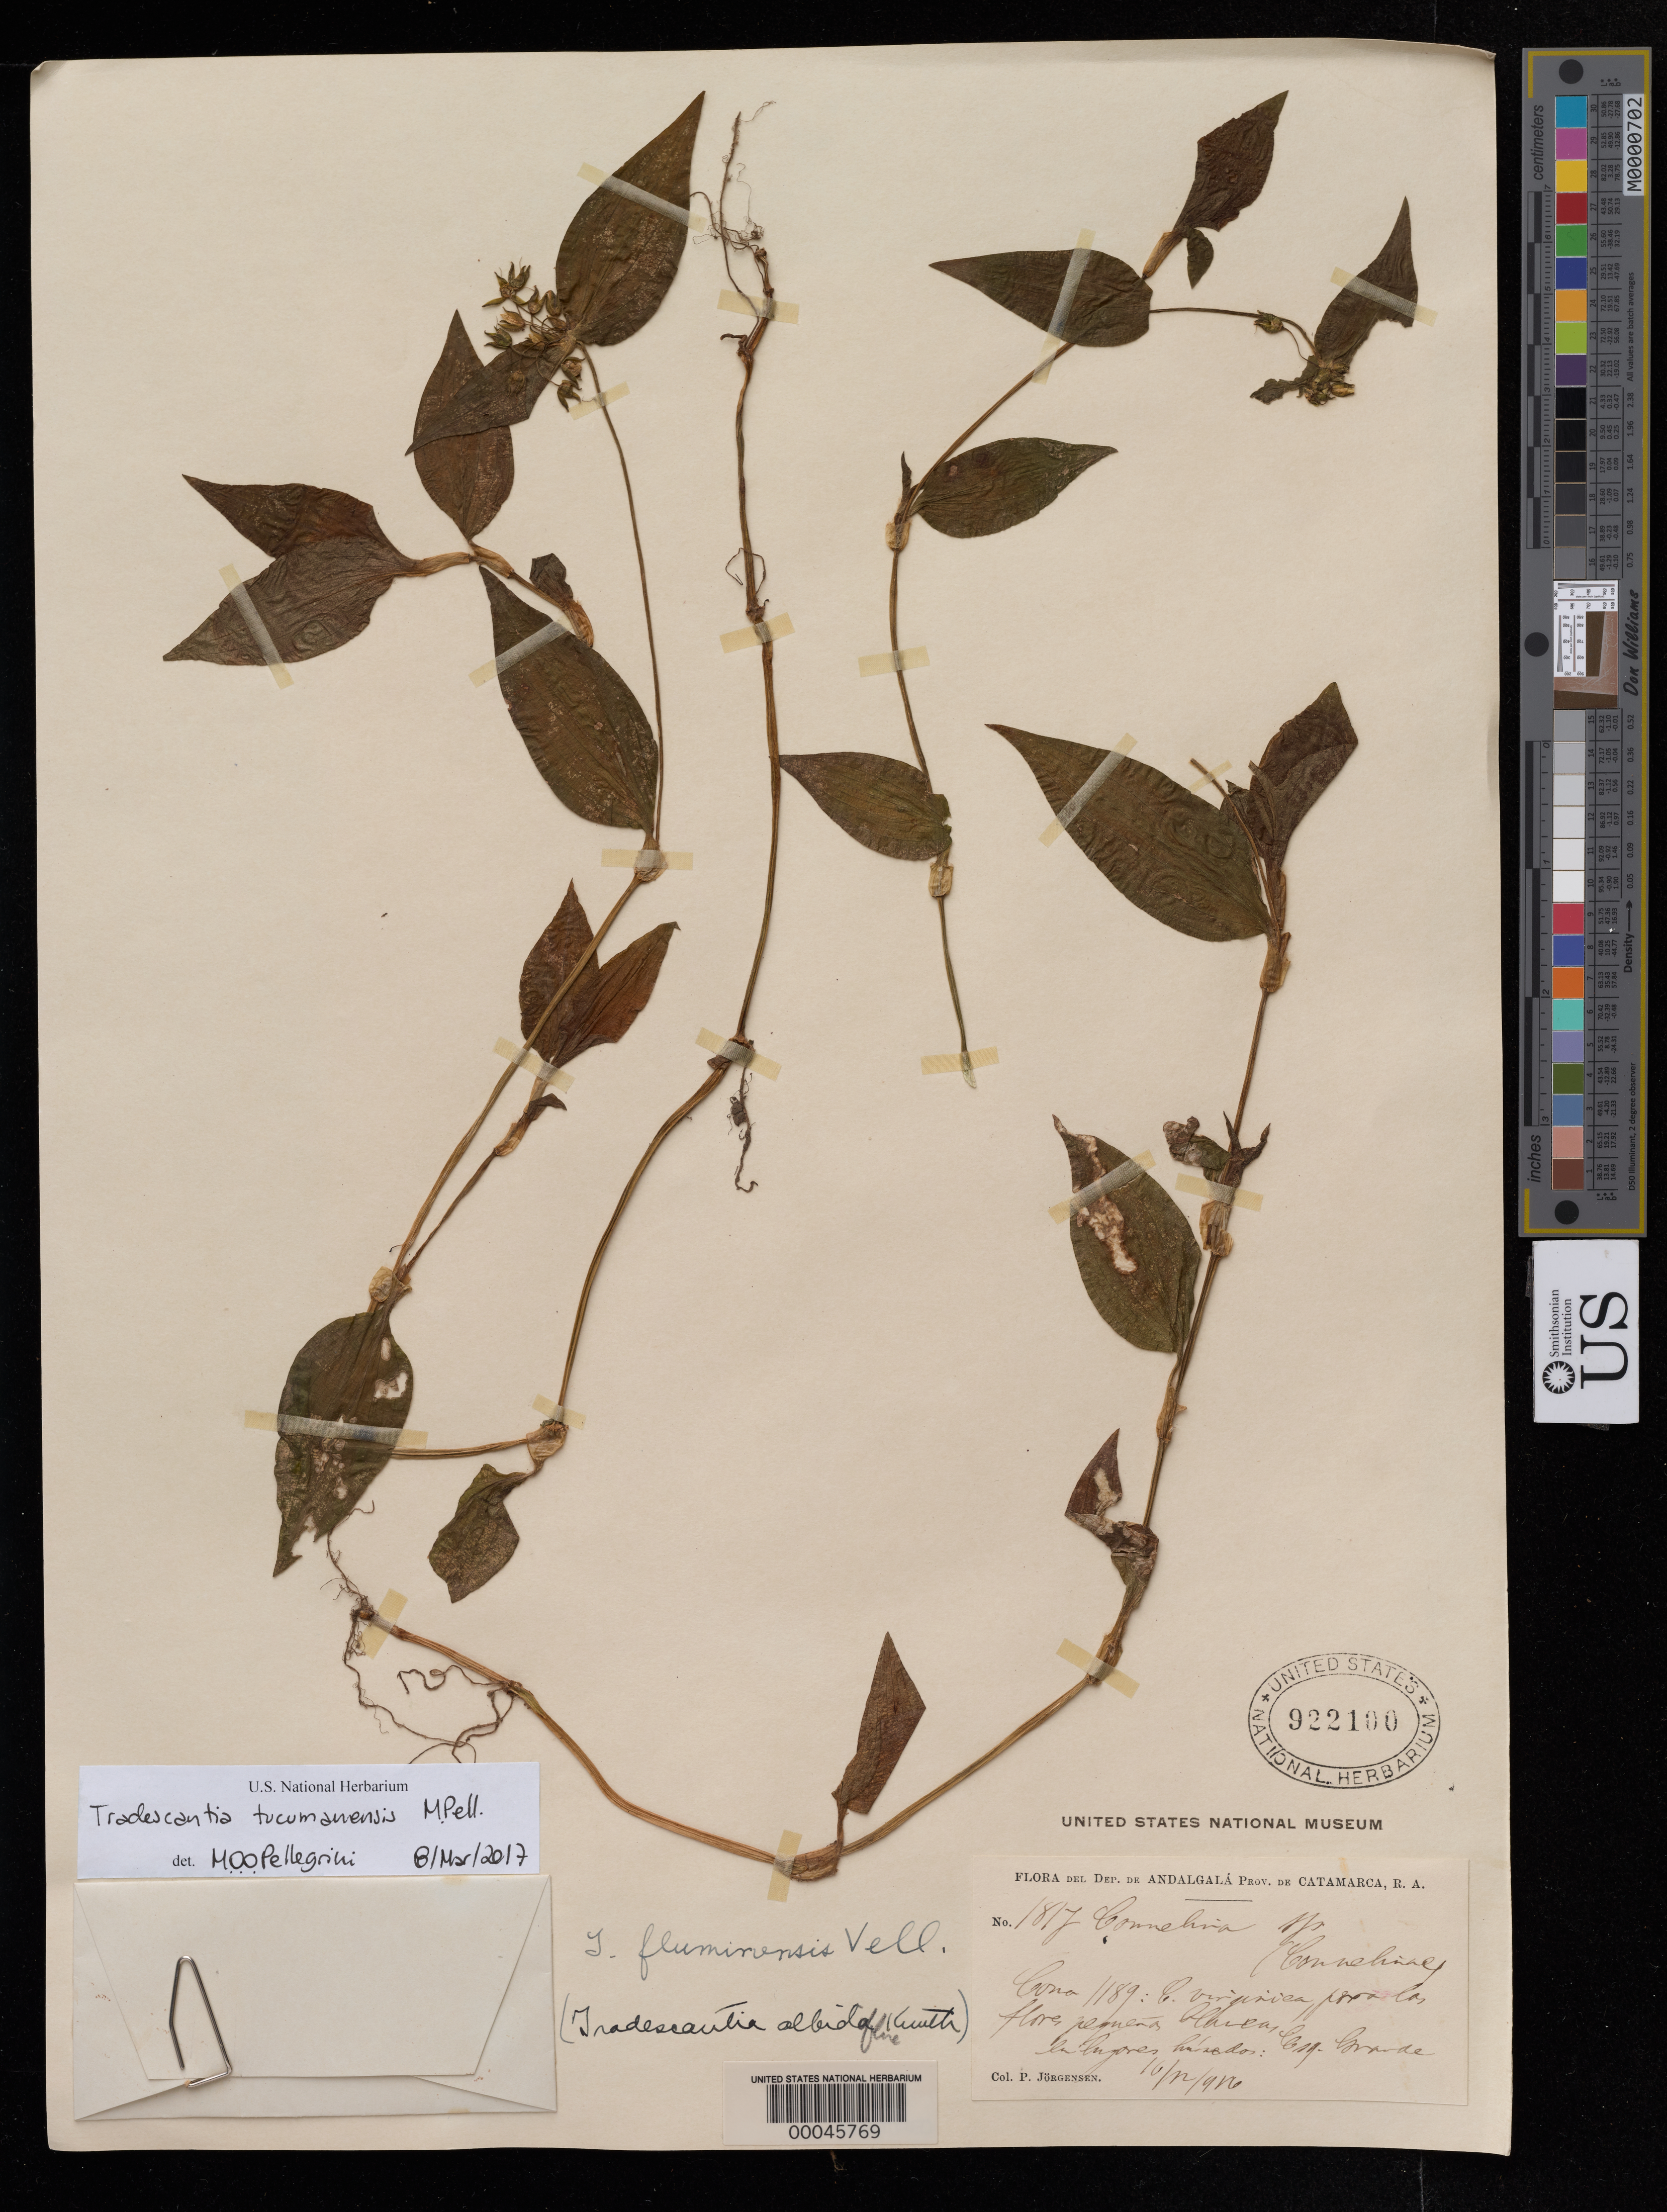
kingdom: Plantae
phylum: Tracheophyta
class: Liliopsida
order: Commelinales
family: Commelinaceae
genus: Tradescantia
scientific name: Tradescantia fluminensis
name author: Vell.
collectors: P. Jorgensen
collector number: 1817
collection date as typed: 10 Nov 1916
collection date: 1916-11-10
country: Argentina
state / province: Catamarca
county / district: Andalgalá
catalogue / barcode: US 922100